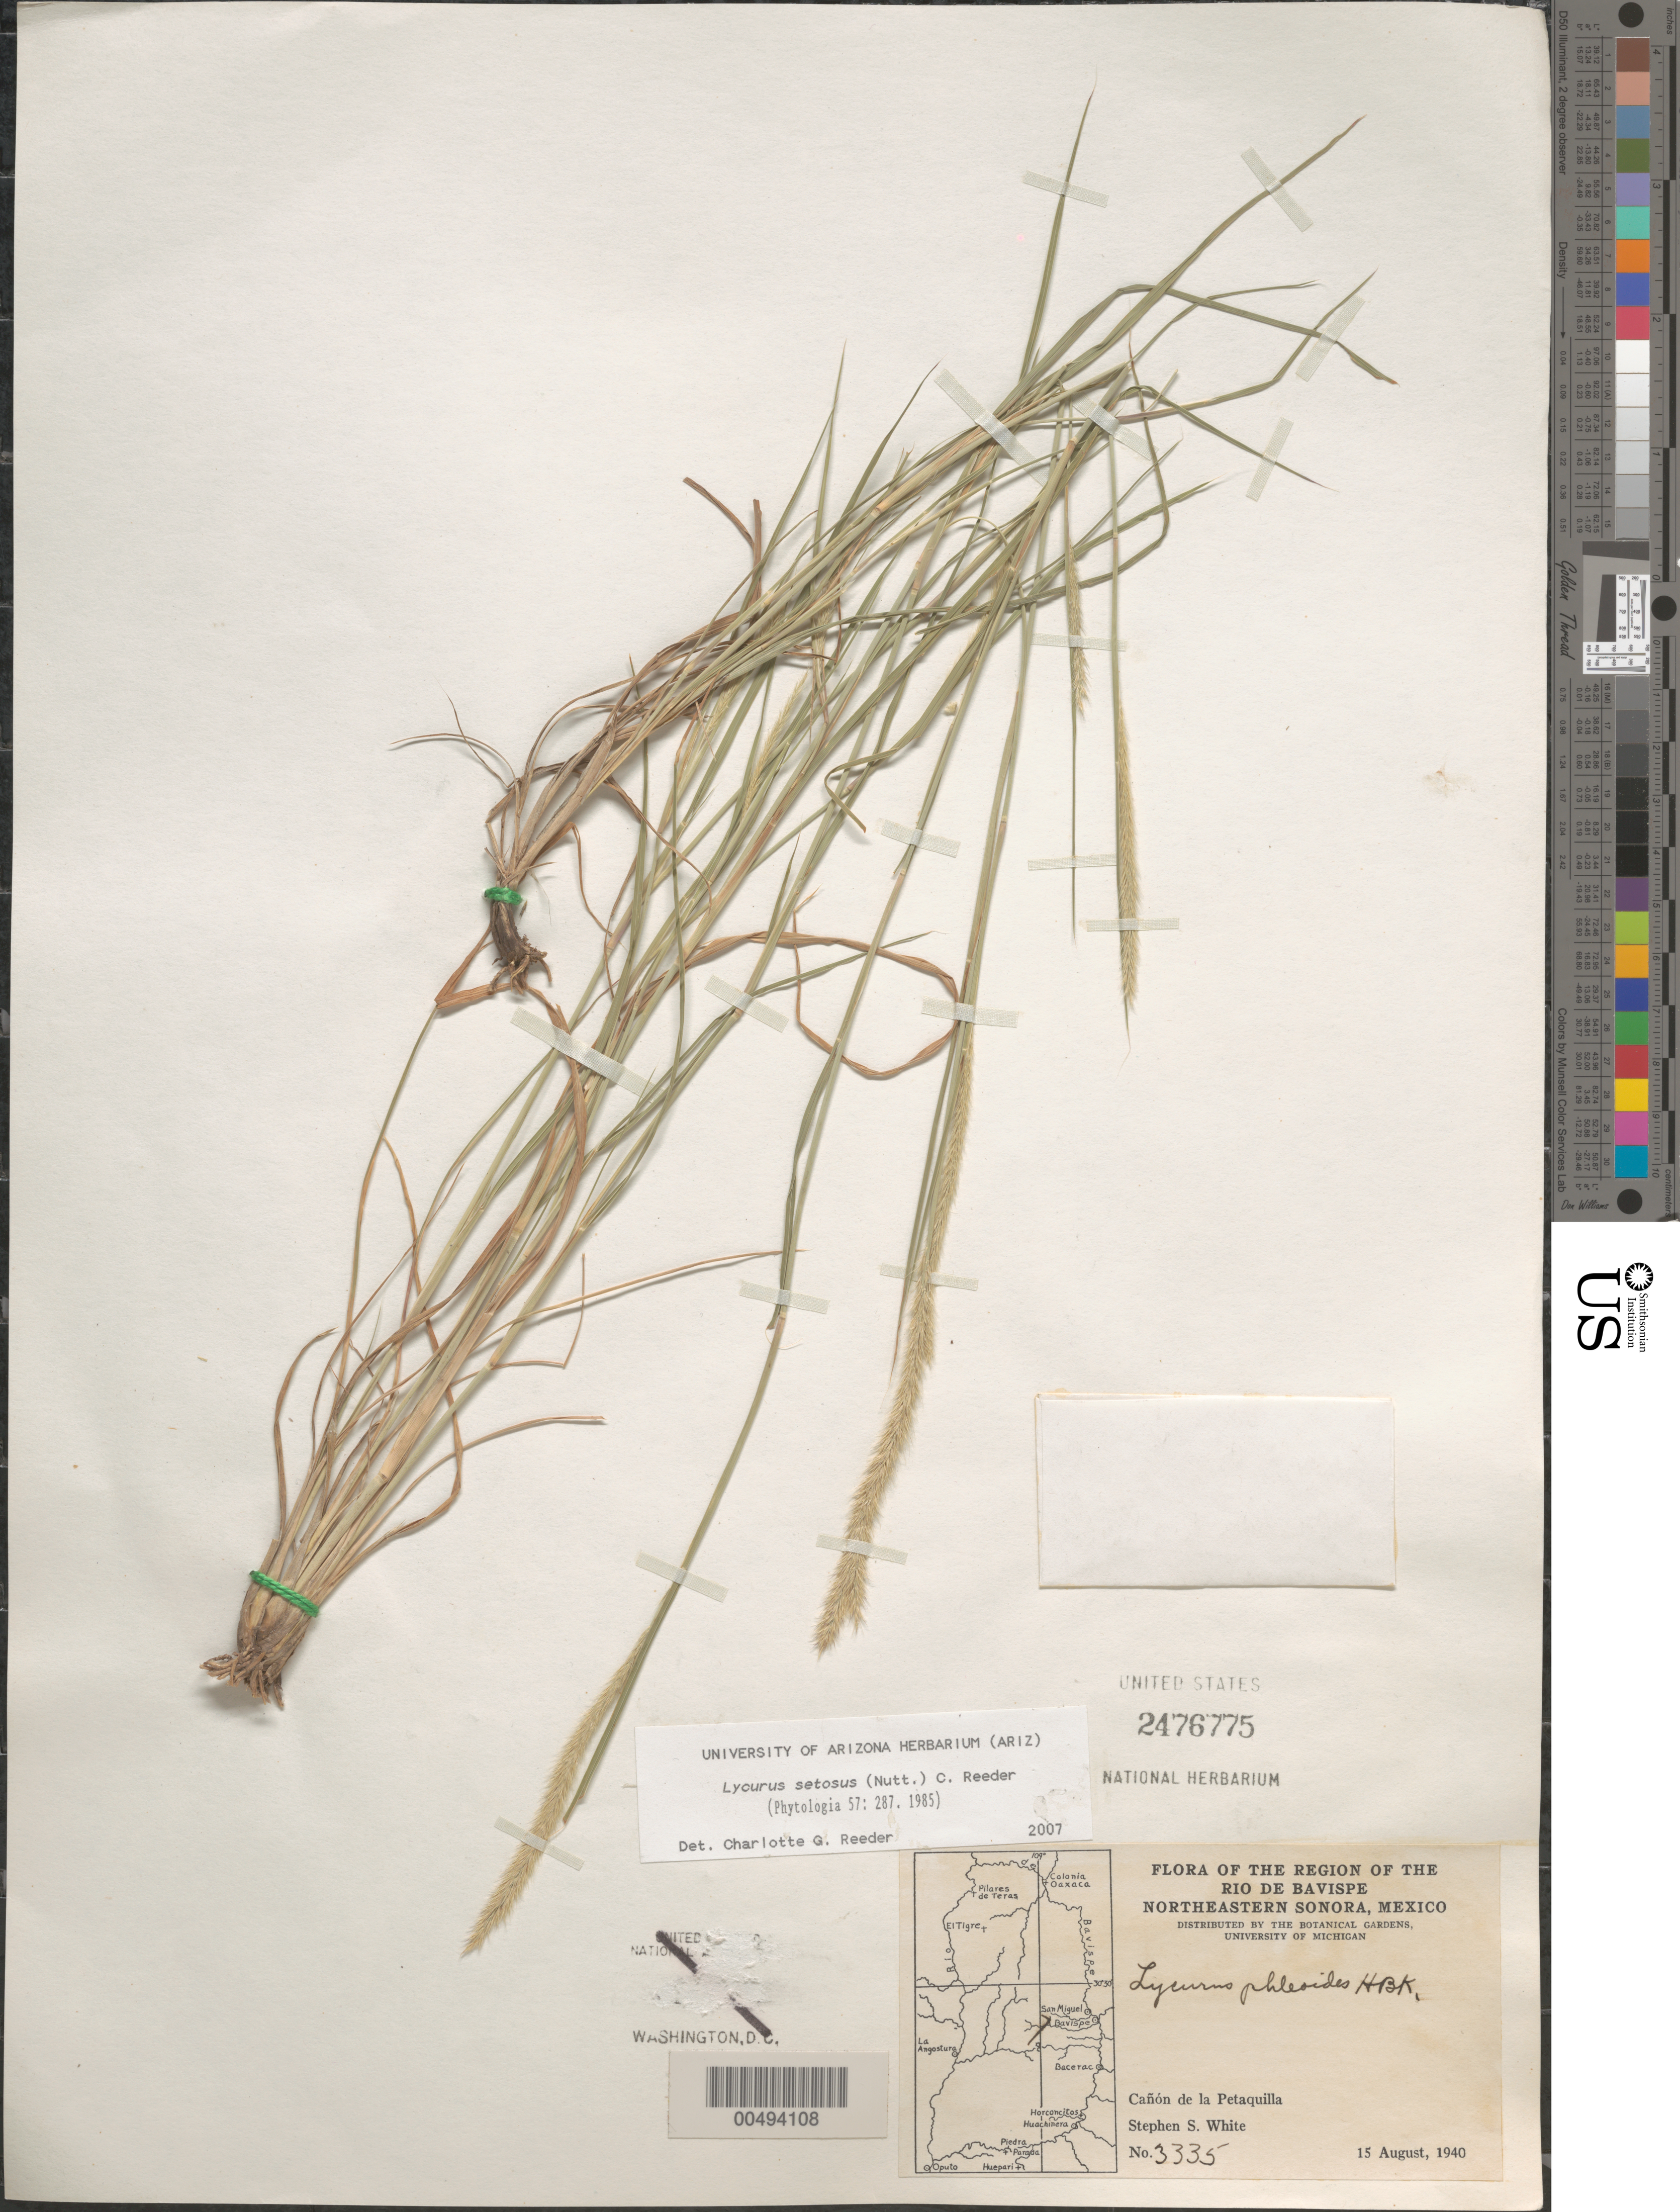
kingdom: Plantae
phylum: Tracheophyta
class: Liliopsida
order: Poales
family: Poaceae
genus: Lycurus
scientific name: Lycurus phleoides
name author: Kunth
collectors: S. S. White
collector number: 3335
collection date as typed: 15 Aug 1940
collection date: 1940-08-15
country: Mexico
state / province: Sonora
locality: Region of the Rio de Bavispe, NE Sonora, Ca¤¢n de la Petaquilla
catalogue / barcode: US 2476775